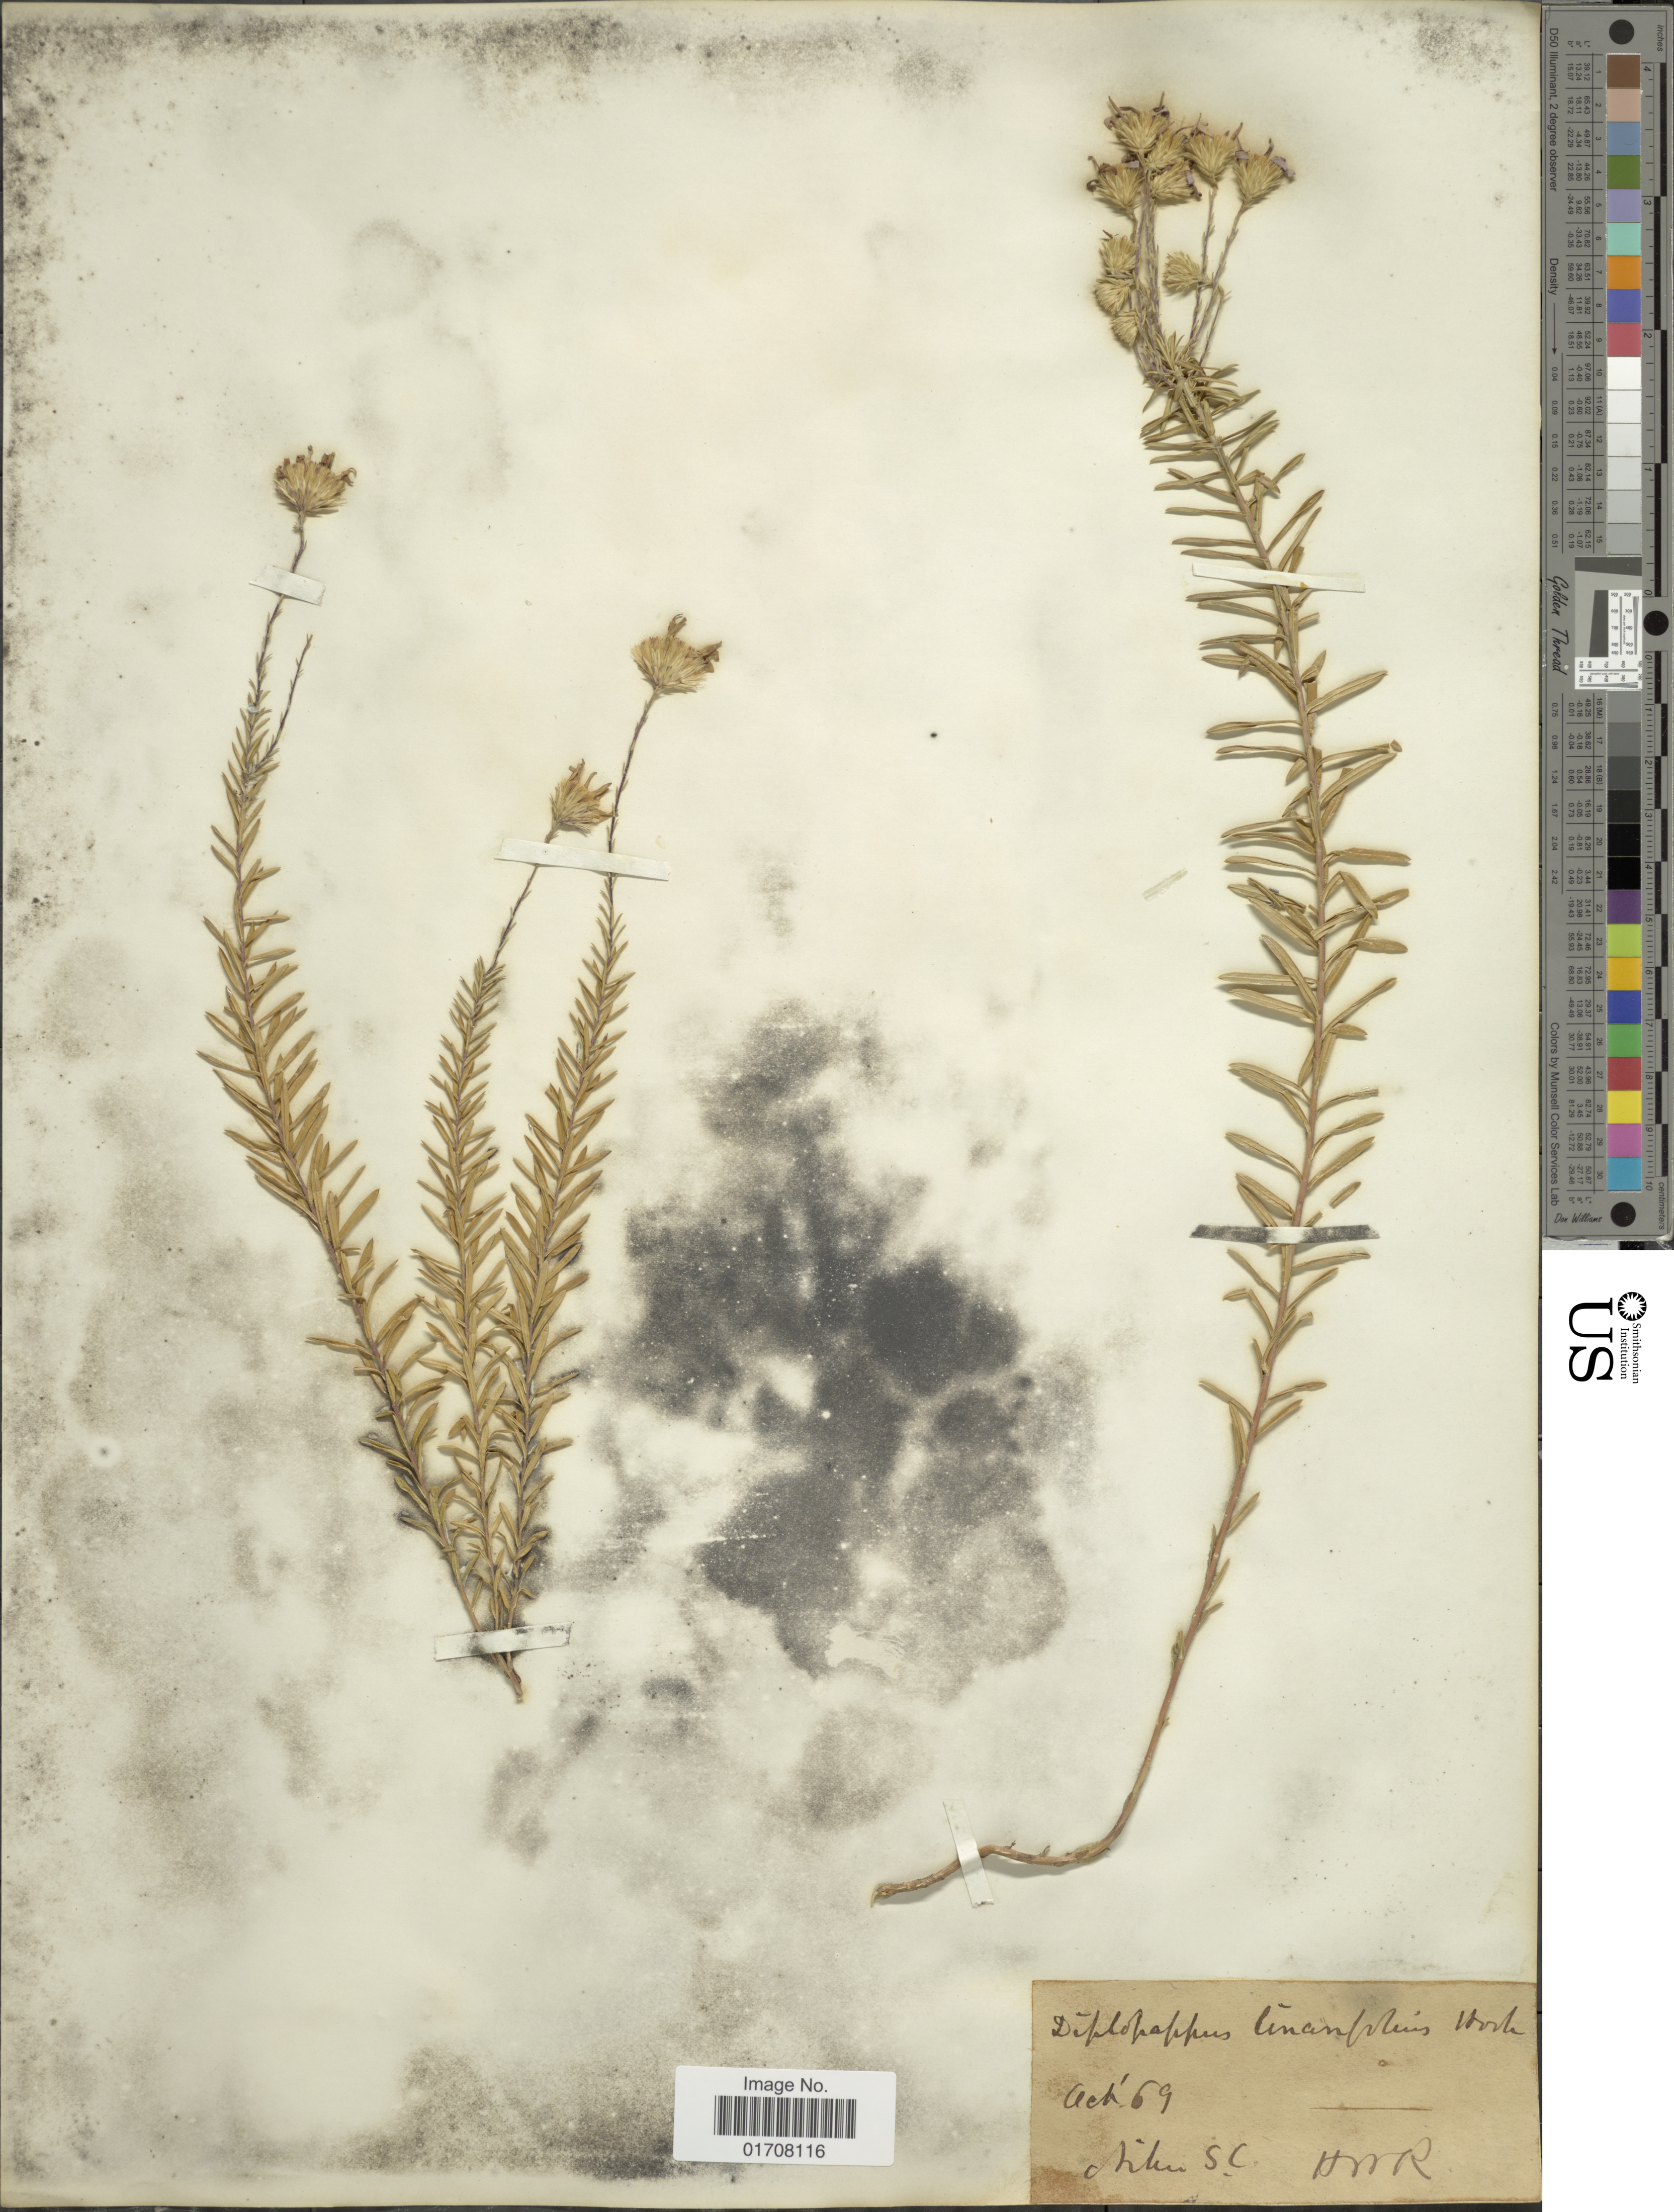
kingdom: Plantae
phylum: Tracheophyta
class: Magnoliopsida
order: Asterales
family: Asteraceae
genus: Ionactis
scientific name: Ionactis linariifolia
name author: (L.) Greene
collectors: H. W. R.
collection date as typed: Transcribed d/m/y: /10/69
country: United States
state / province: South Carolina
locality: Aiken